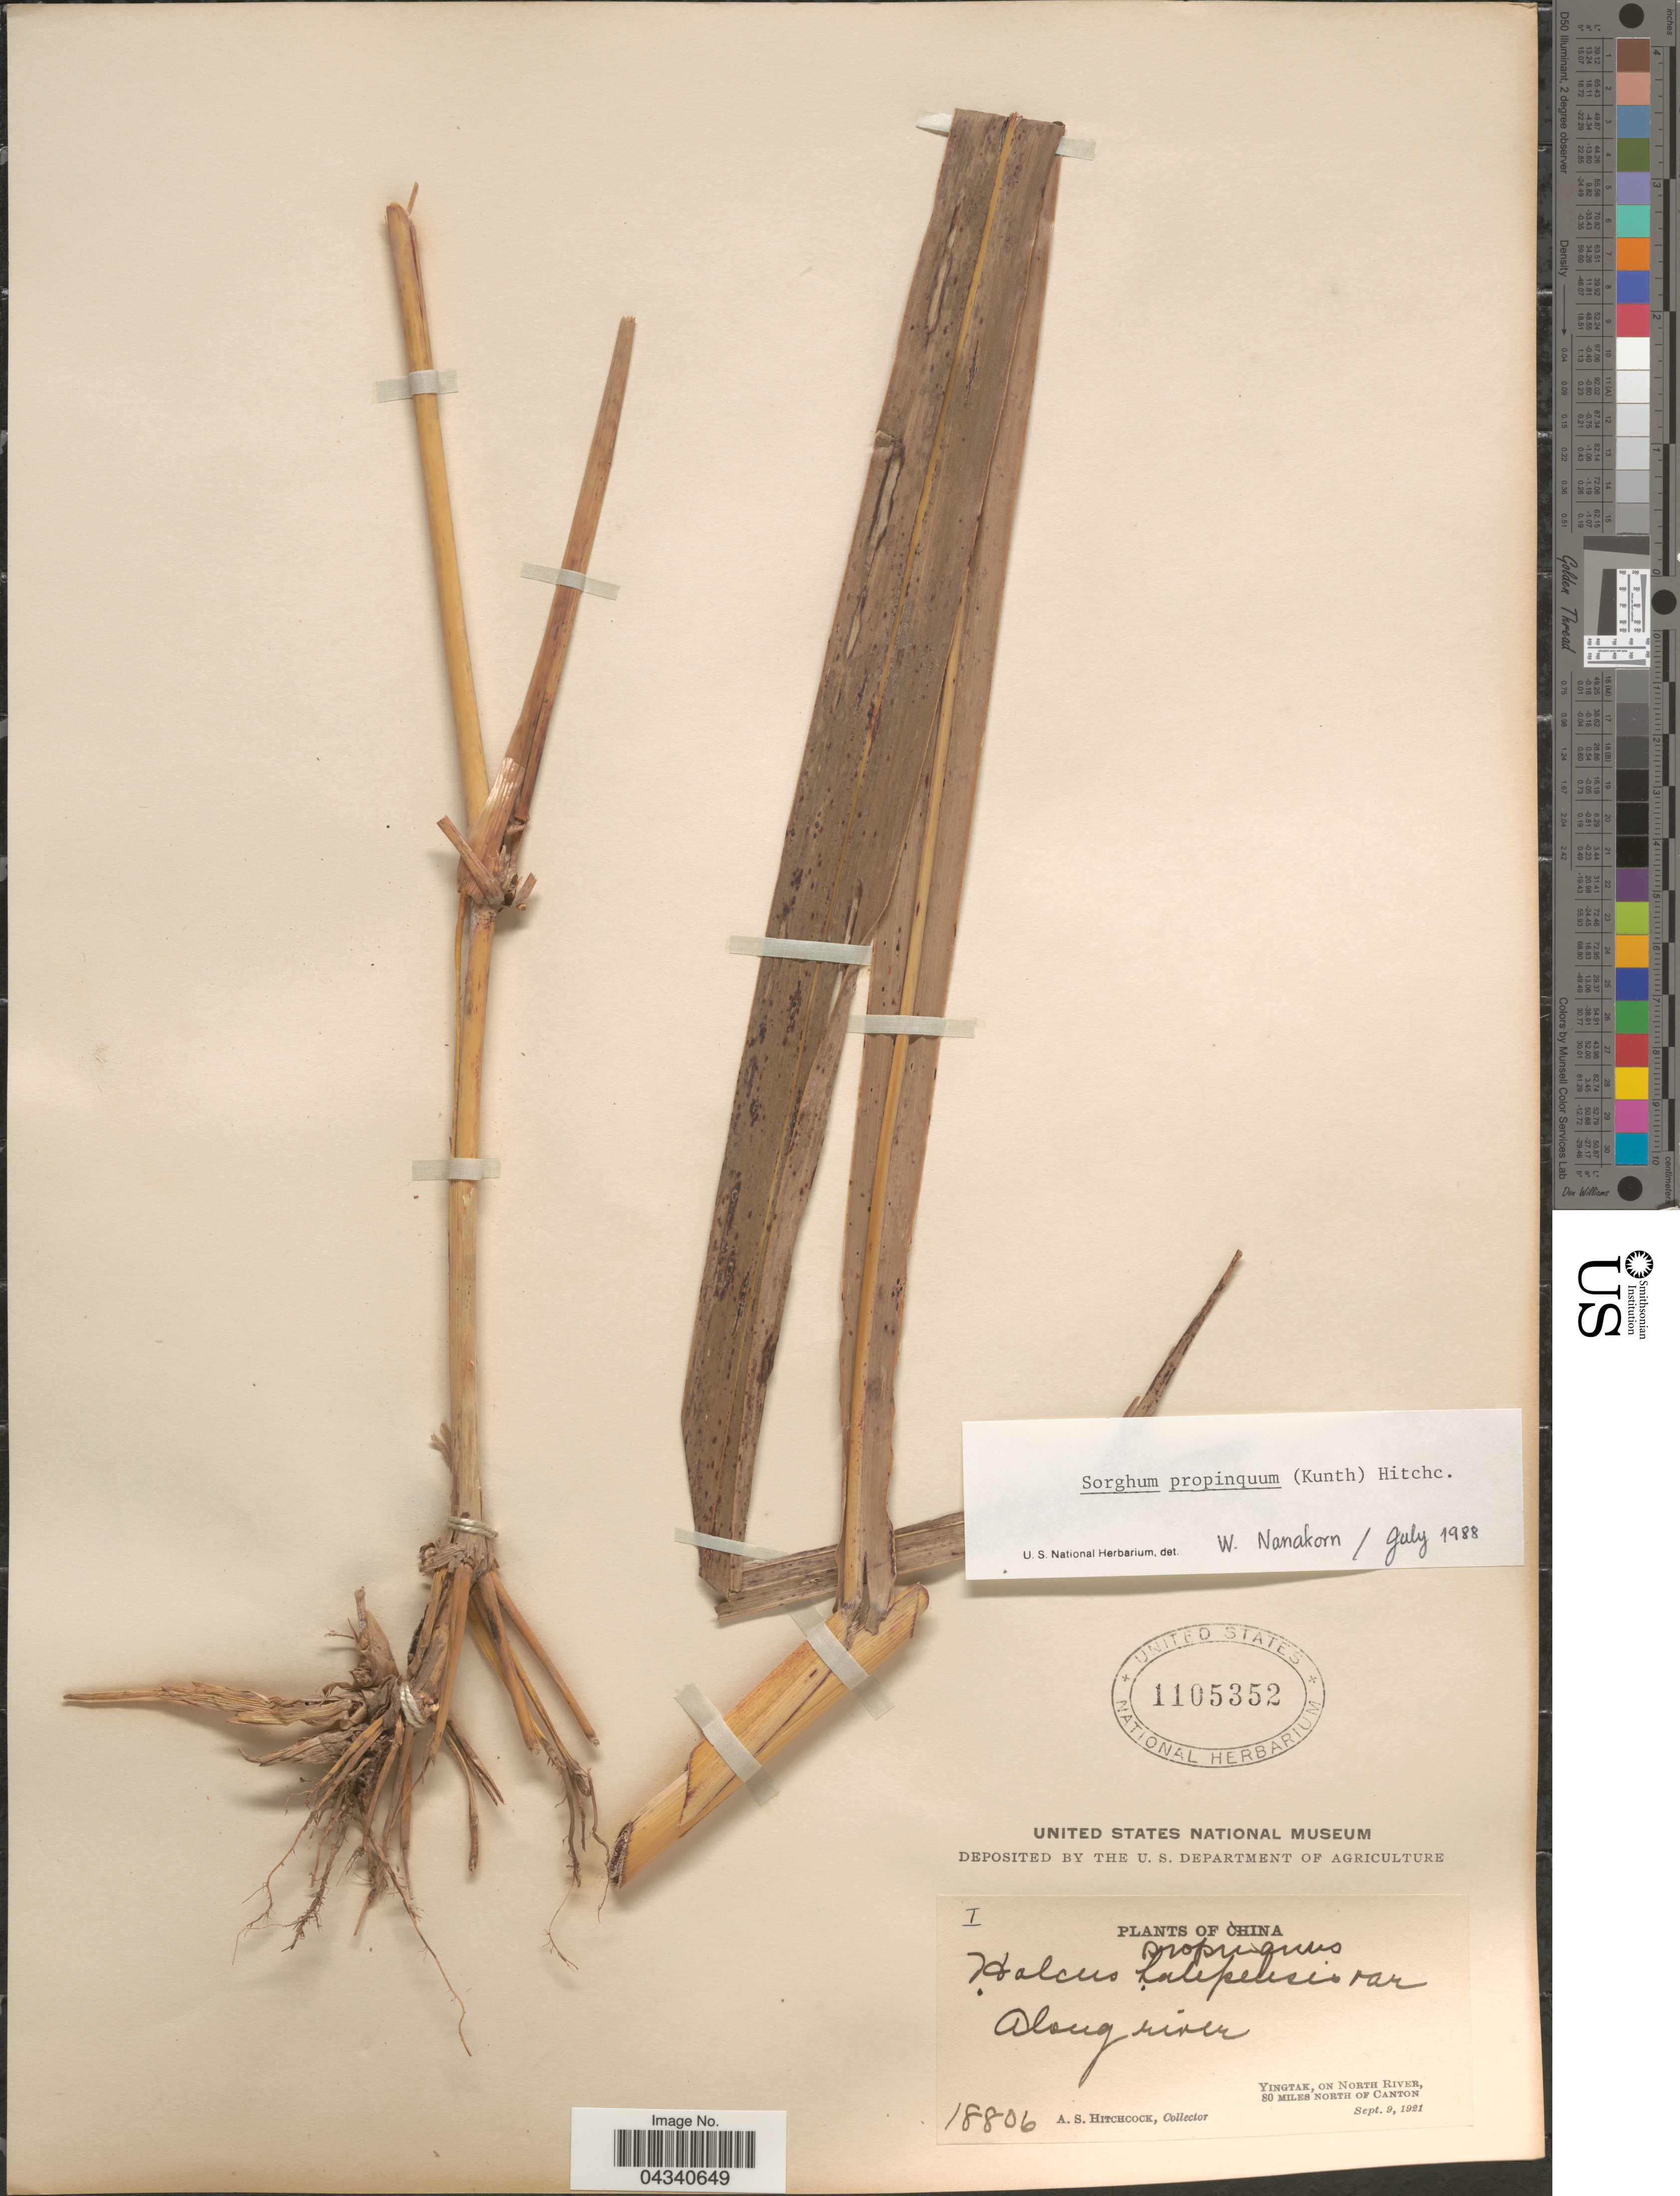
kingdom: Plantae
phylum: Tracheophyta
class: Liliopsida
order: Poales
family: Poaceae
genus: Sorghum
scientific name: Sorghum propinquum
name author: (Kunth) Hitchc.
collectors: A. S. Hitchcock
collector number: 18806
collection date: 1921-09-09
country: China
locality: Yingtak, on North River, 80 miles north of Canton.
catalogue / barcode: US 1105352